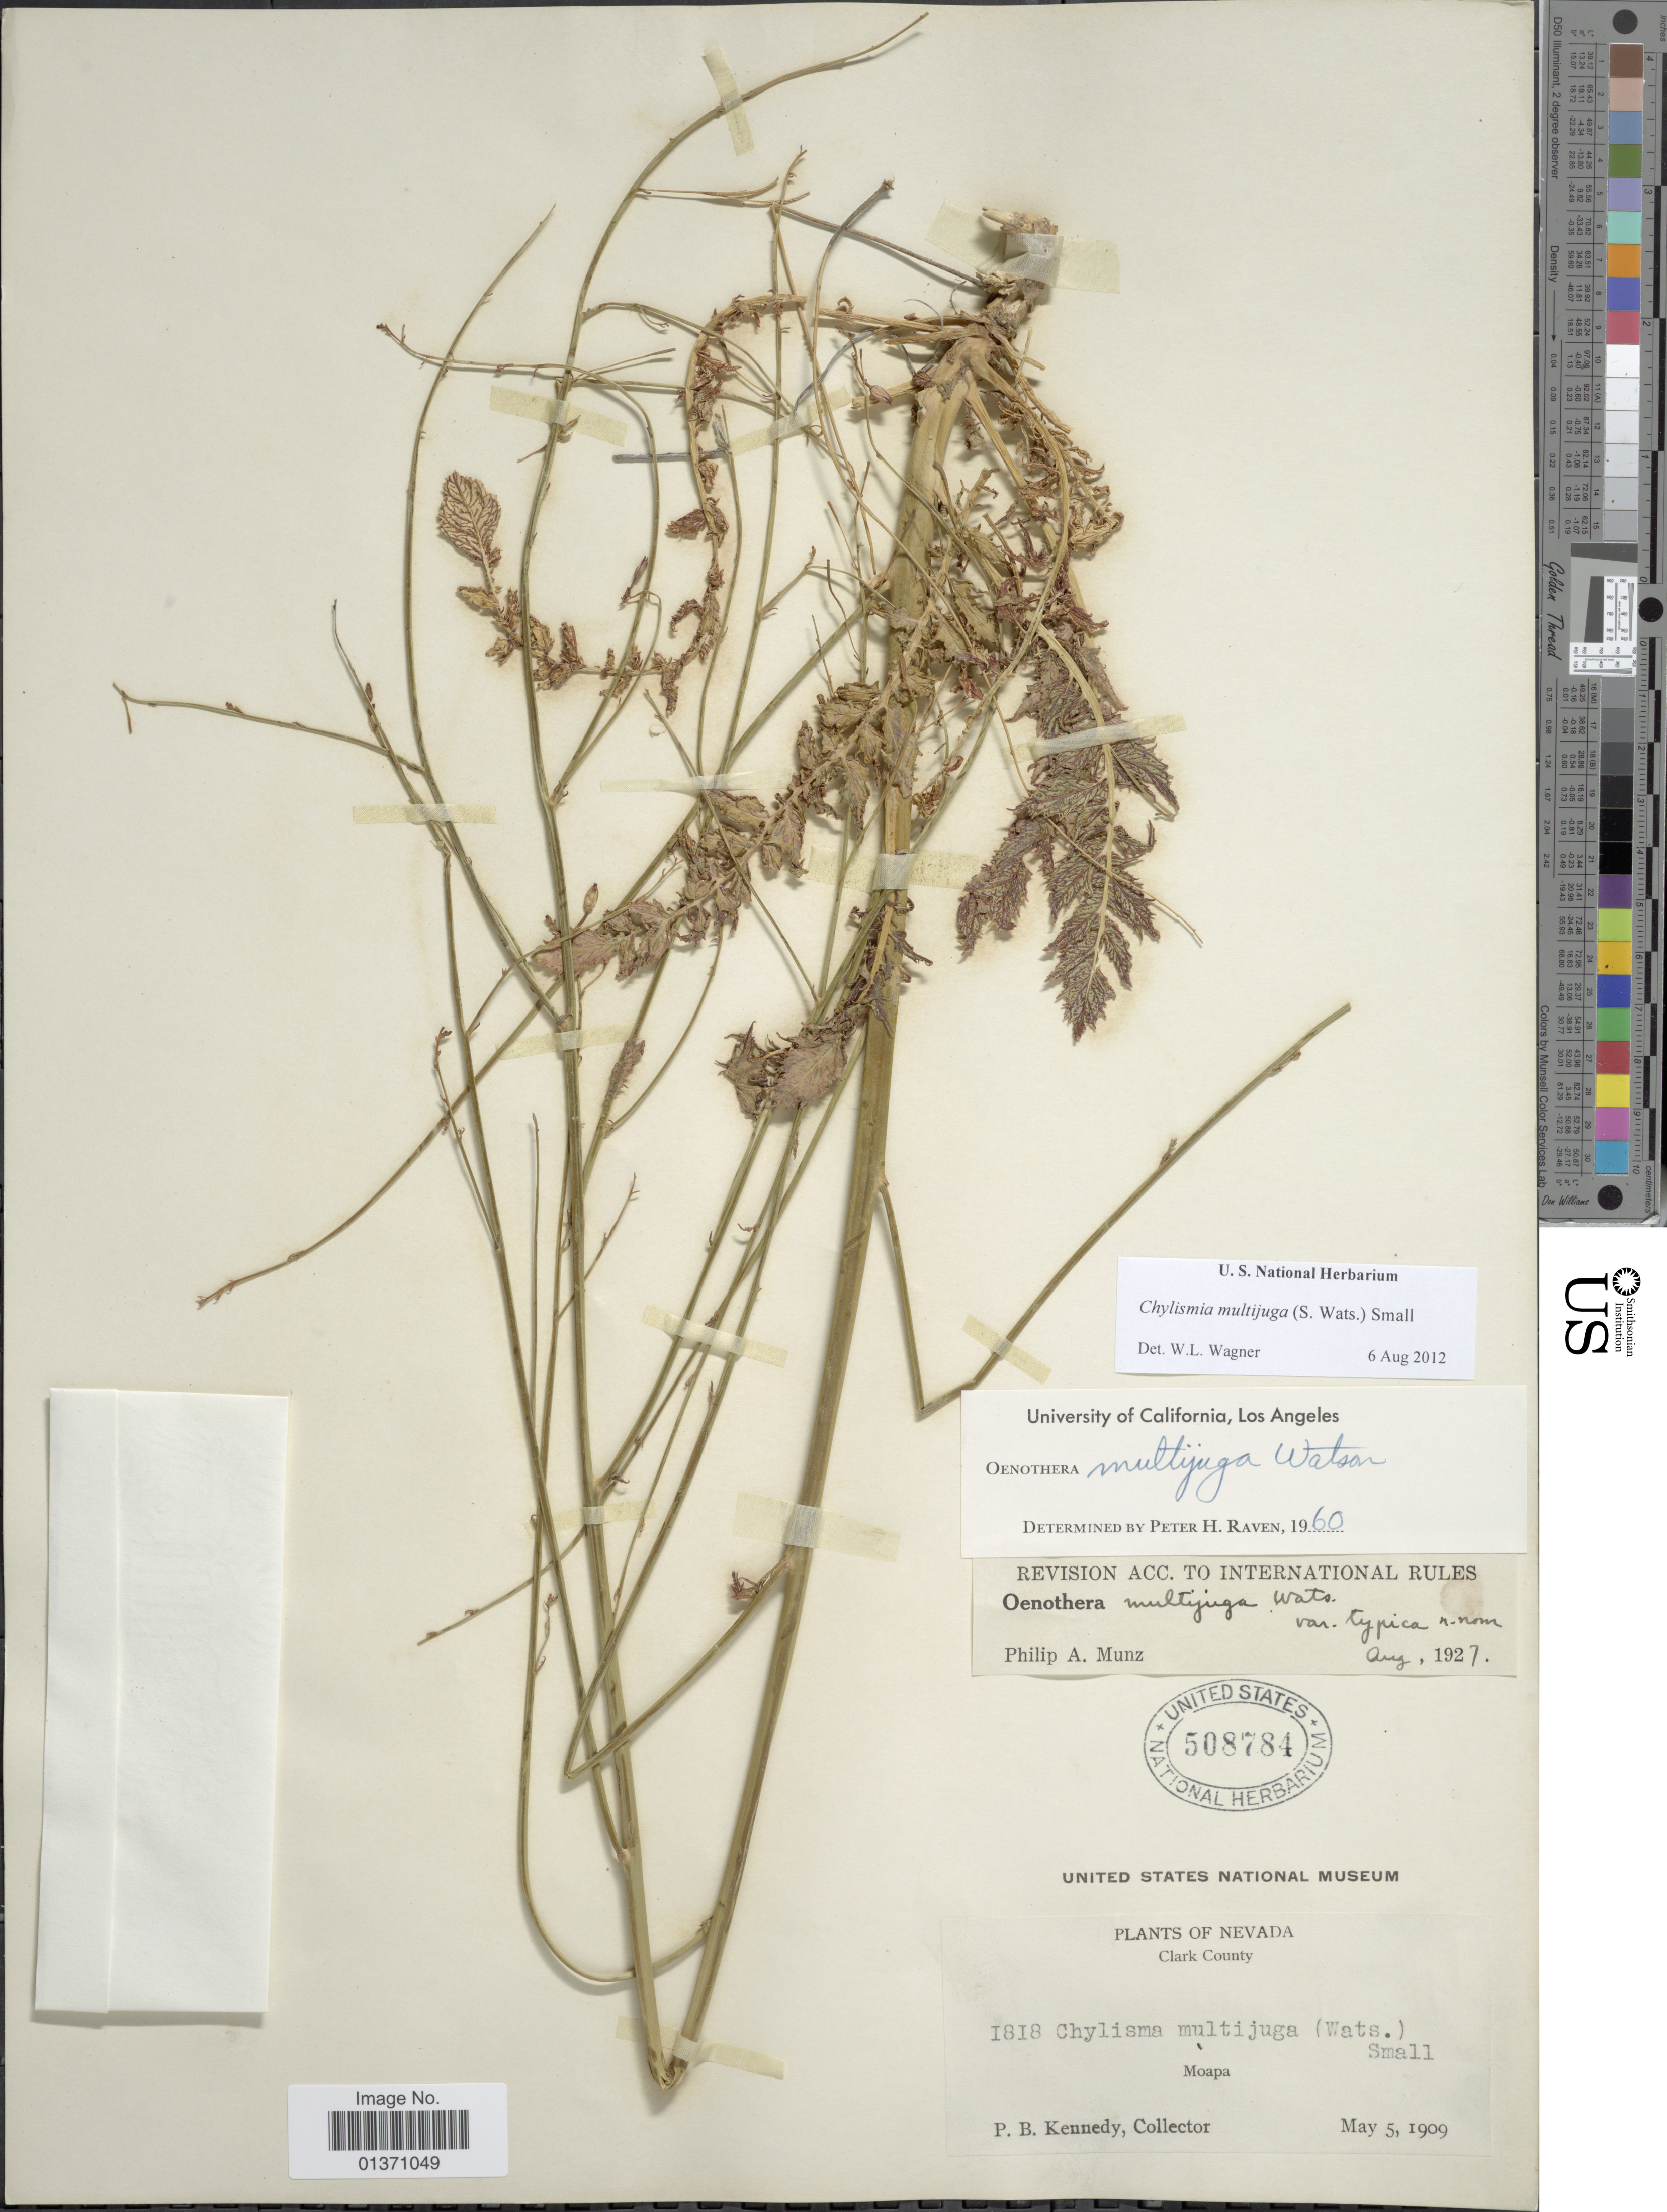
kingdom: Plantae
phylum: Tracheophyta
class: Magnoliopsida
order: Myrtales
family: Onagraceae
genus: Chylismia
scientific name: Chylismia multijuga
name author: (S. Watson) Small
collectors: P. B. Kennedy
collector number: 1818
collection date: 1909-05-05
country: United States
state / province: Nevada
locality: Clark County, Moapa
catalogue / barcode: US 508784